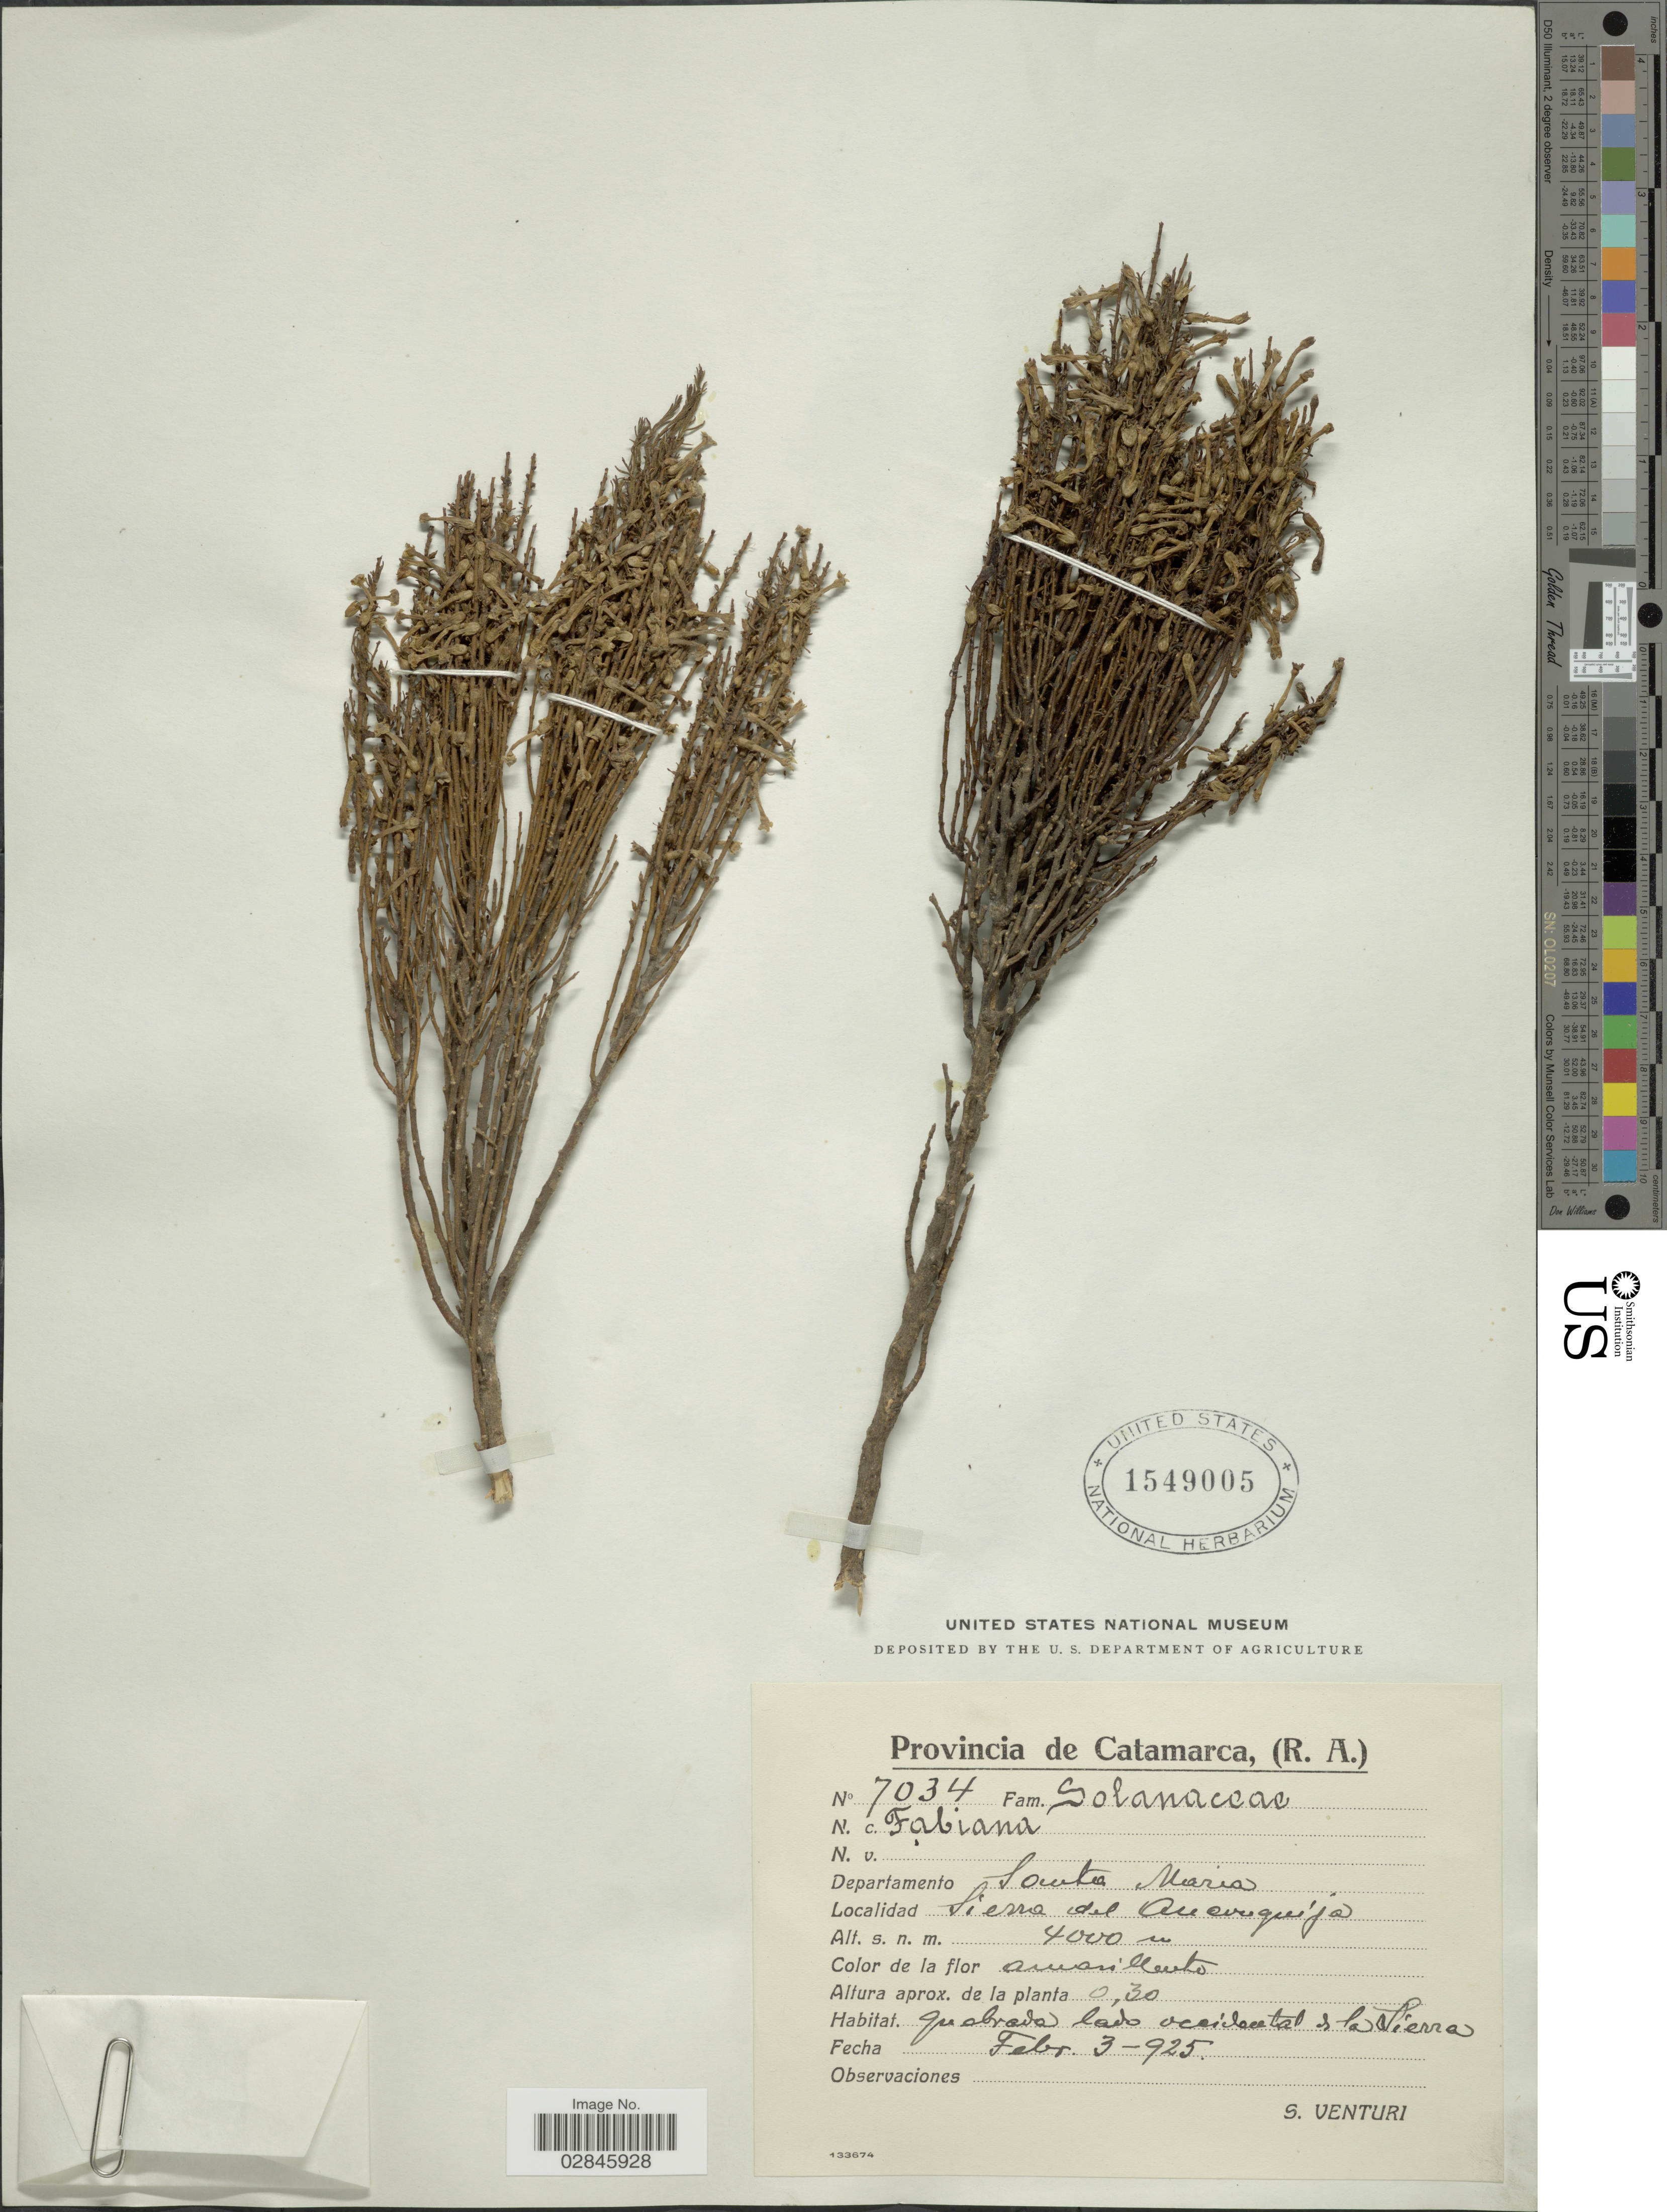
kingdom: Plantae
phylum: Tracheophyta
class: Magnoliopsida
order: Solanales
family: Solanaceae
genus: Fabiana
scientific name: Fabiana sp.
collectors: S. Venturi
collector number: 7034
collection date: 1925-02-03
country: Argentina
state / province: Catamarca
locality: (R.A.), Departamento Santa Maria. Sierra del Aconquija.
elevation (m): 4000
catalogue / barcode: US 1549005